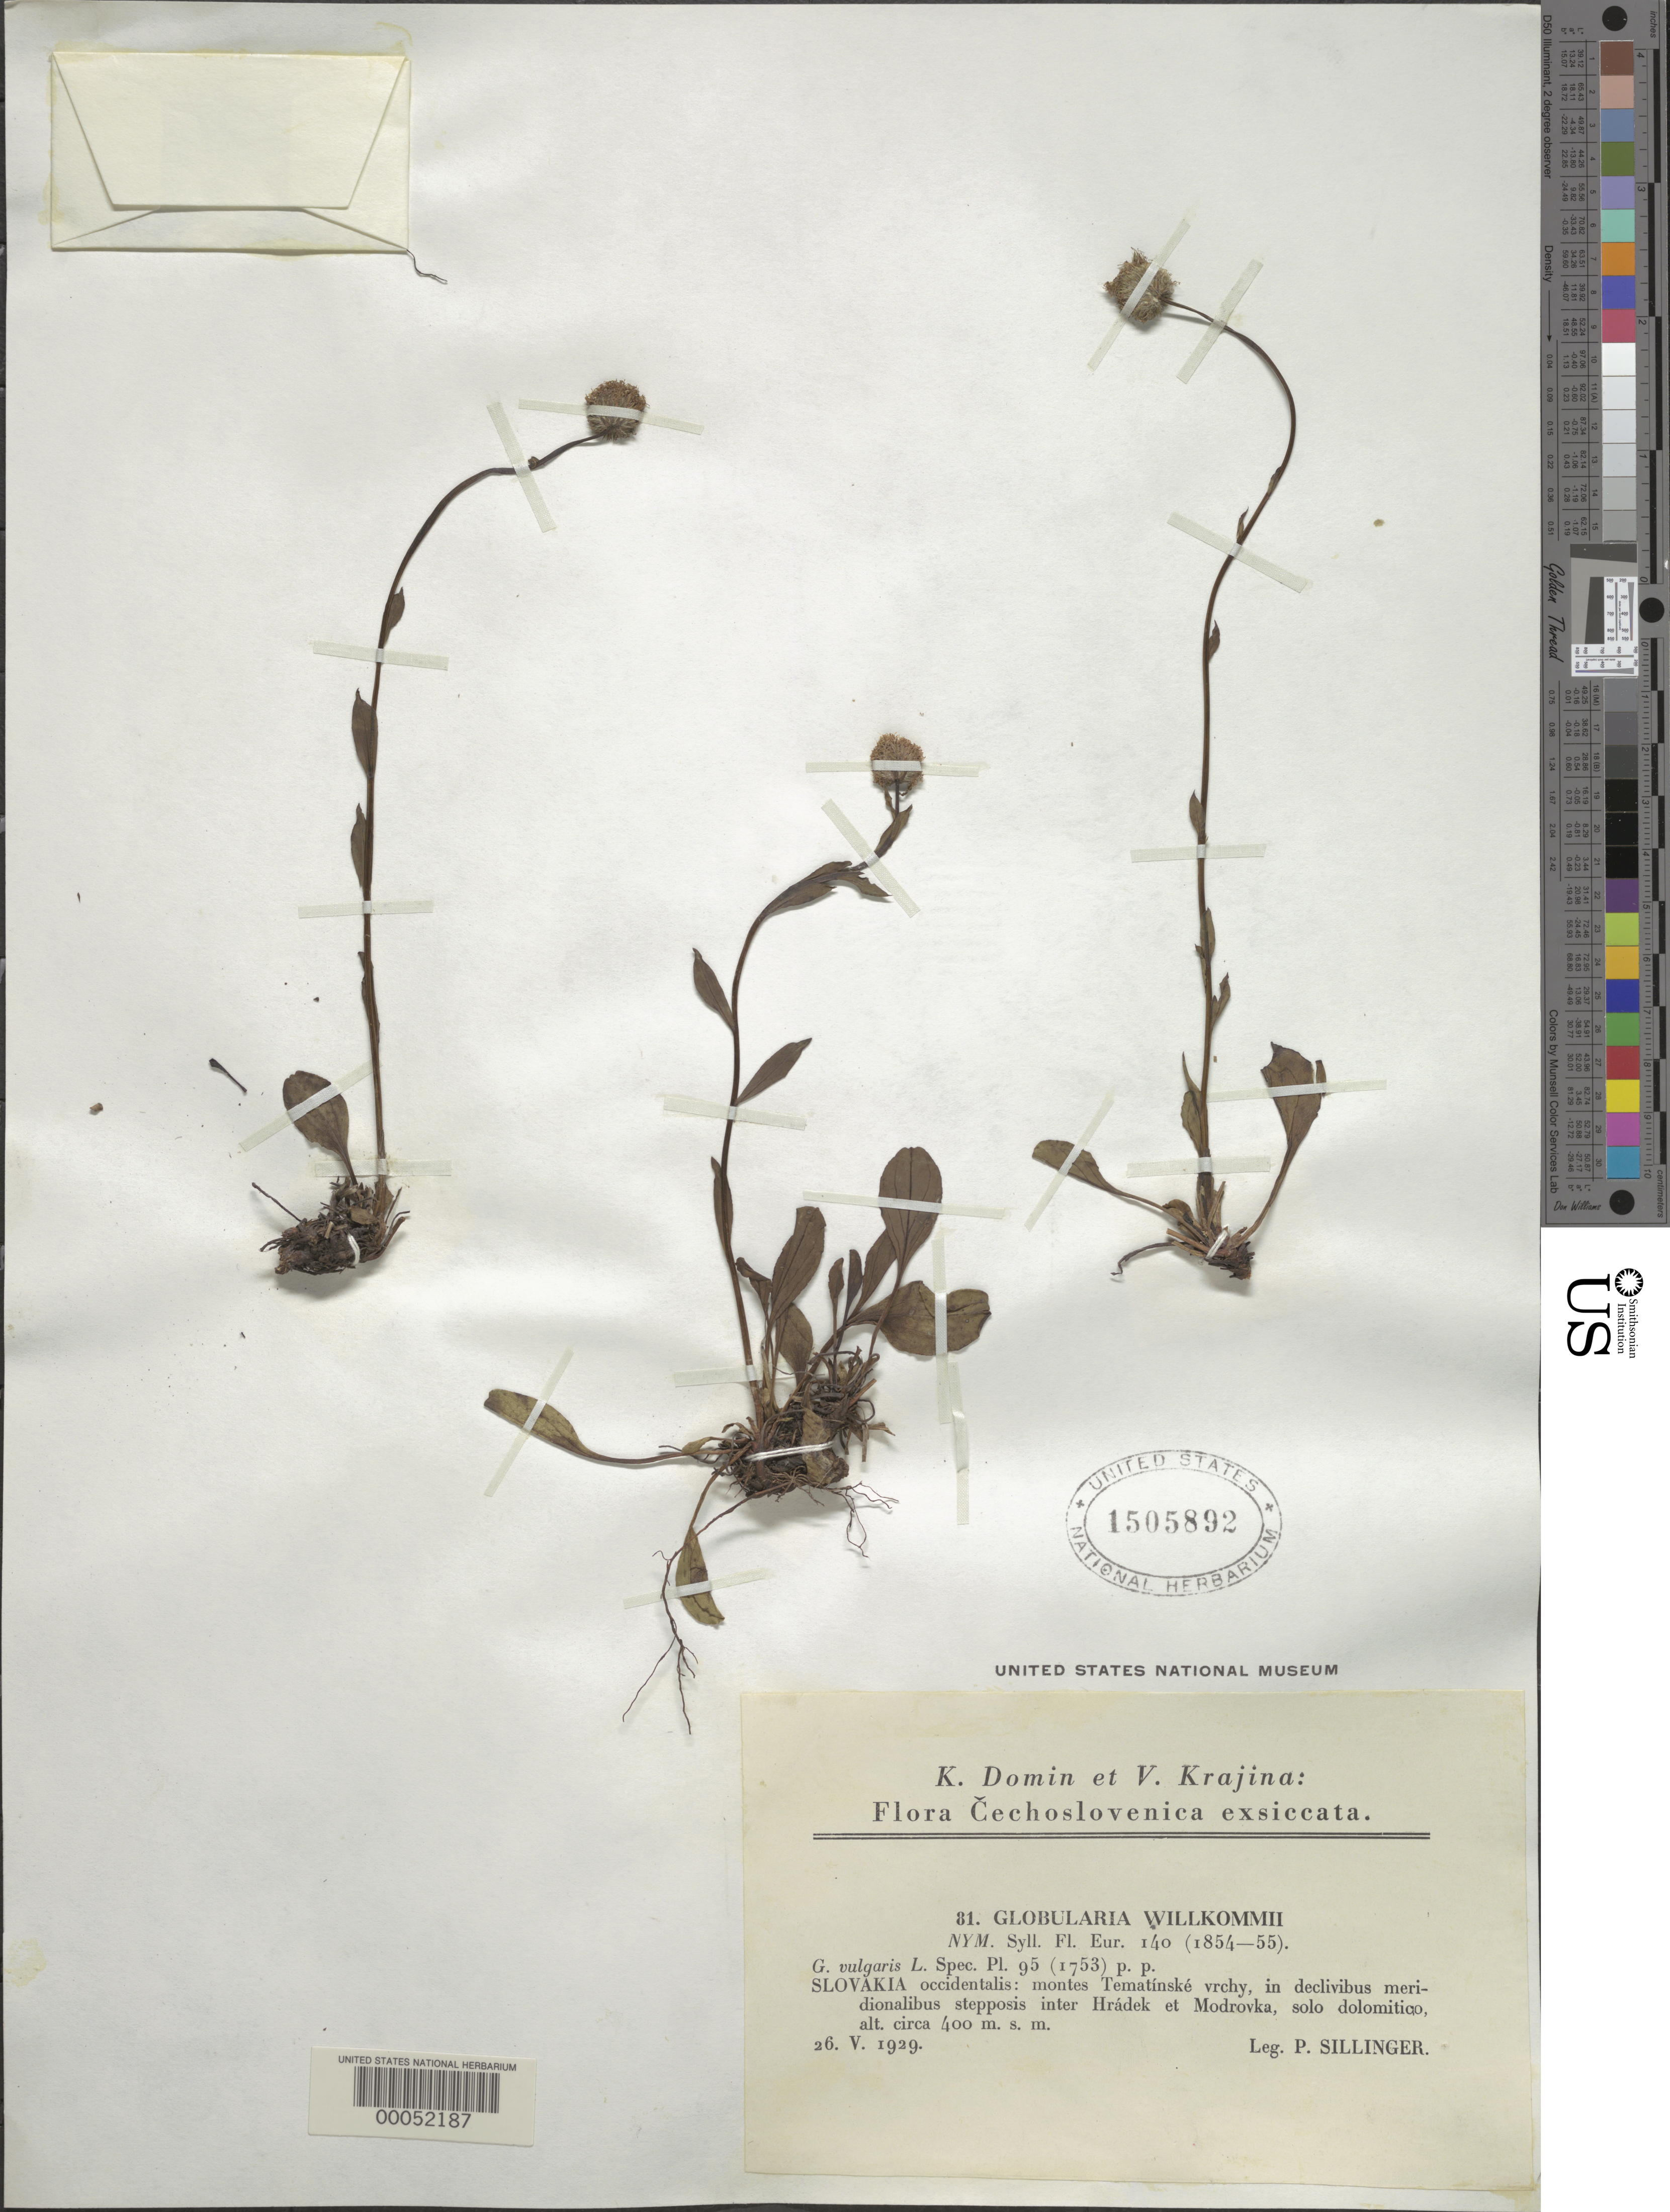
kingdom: Plantae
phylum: Tracheophyta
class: Magnoliopsida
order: Lamiales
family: Plantaginaceae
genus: Globularia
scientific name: Globularia willkommii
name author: Nyman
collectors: P. Sillinger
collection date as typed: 26 May 1929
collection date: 1929-05-26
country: Czechia / Slovakia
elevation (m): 400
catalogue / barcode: US 1505892